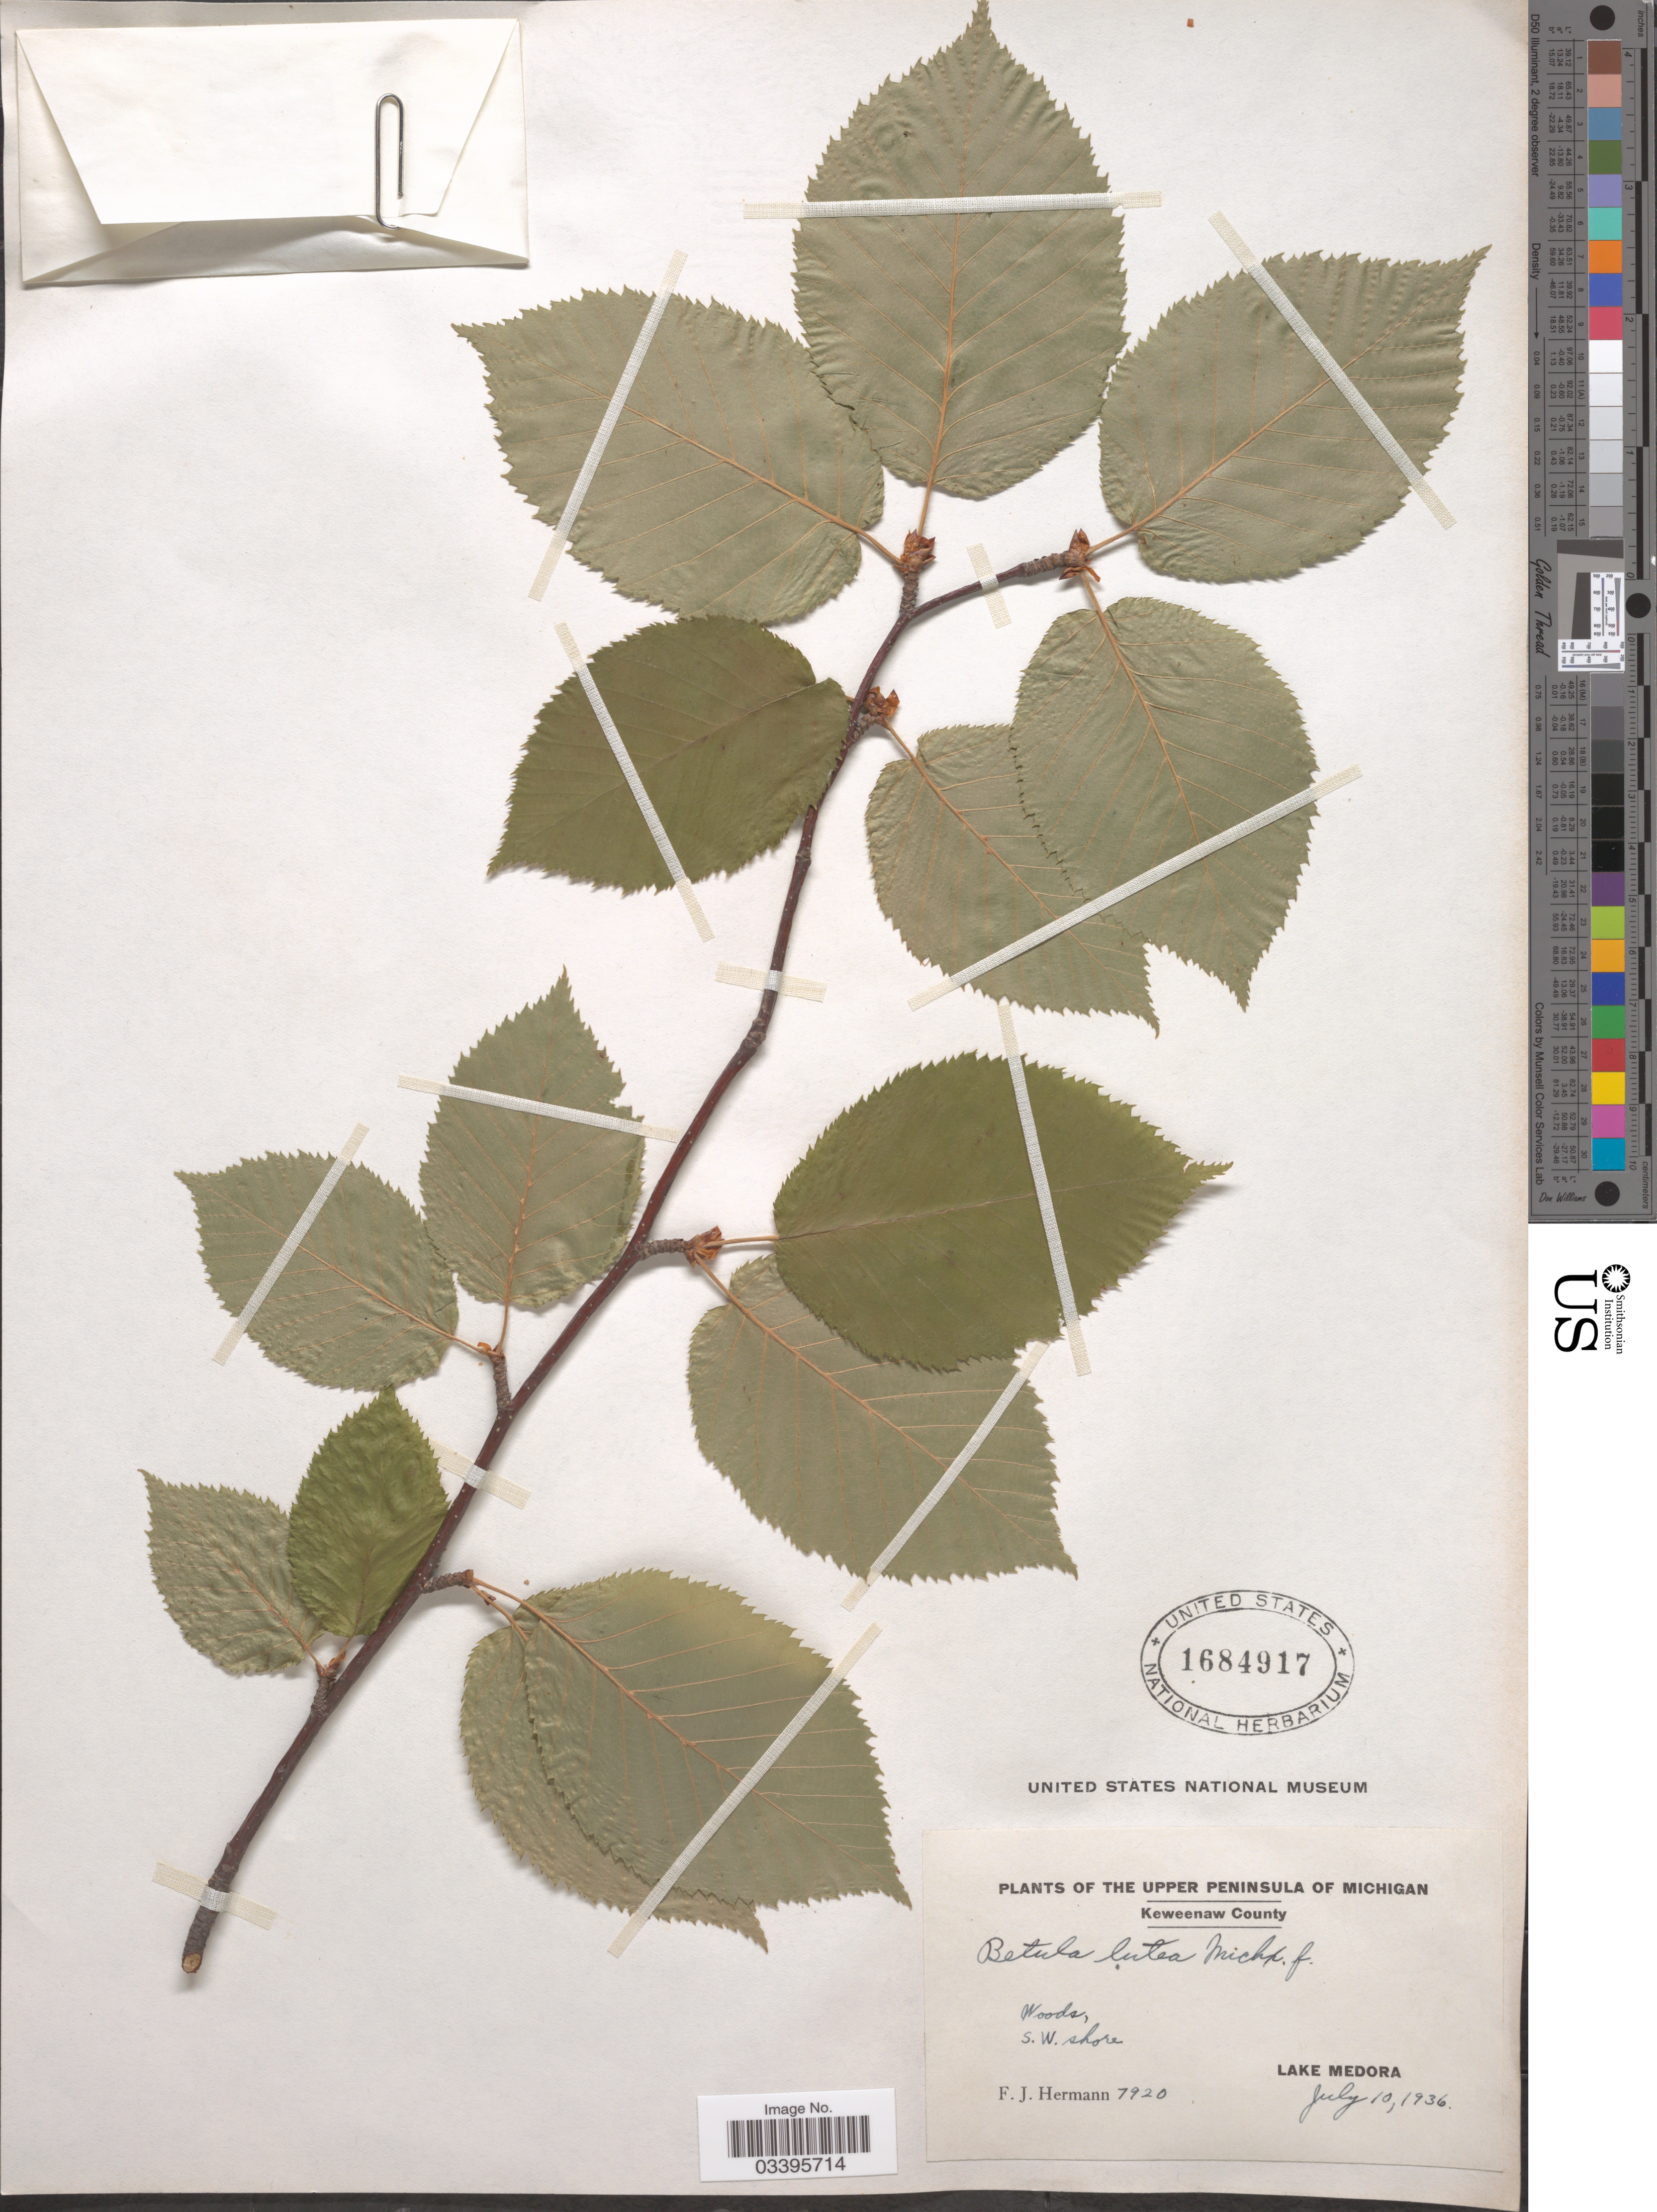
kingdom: Plantae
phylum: Tracheophyta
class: Magnoliopsida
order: Fagales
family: Betulaceae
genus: Betula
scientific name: Betula lutea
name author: F. Michx.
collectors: F. J. Hermann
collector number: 7920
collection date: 1936-07-10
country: United States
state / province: Michigan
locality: The Upper Peninsula of Michigan. Keweenaw County. Woods, S.W. shore Lake Medora.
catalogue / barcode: US 1684917